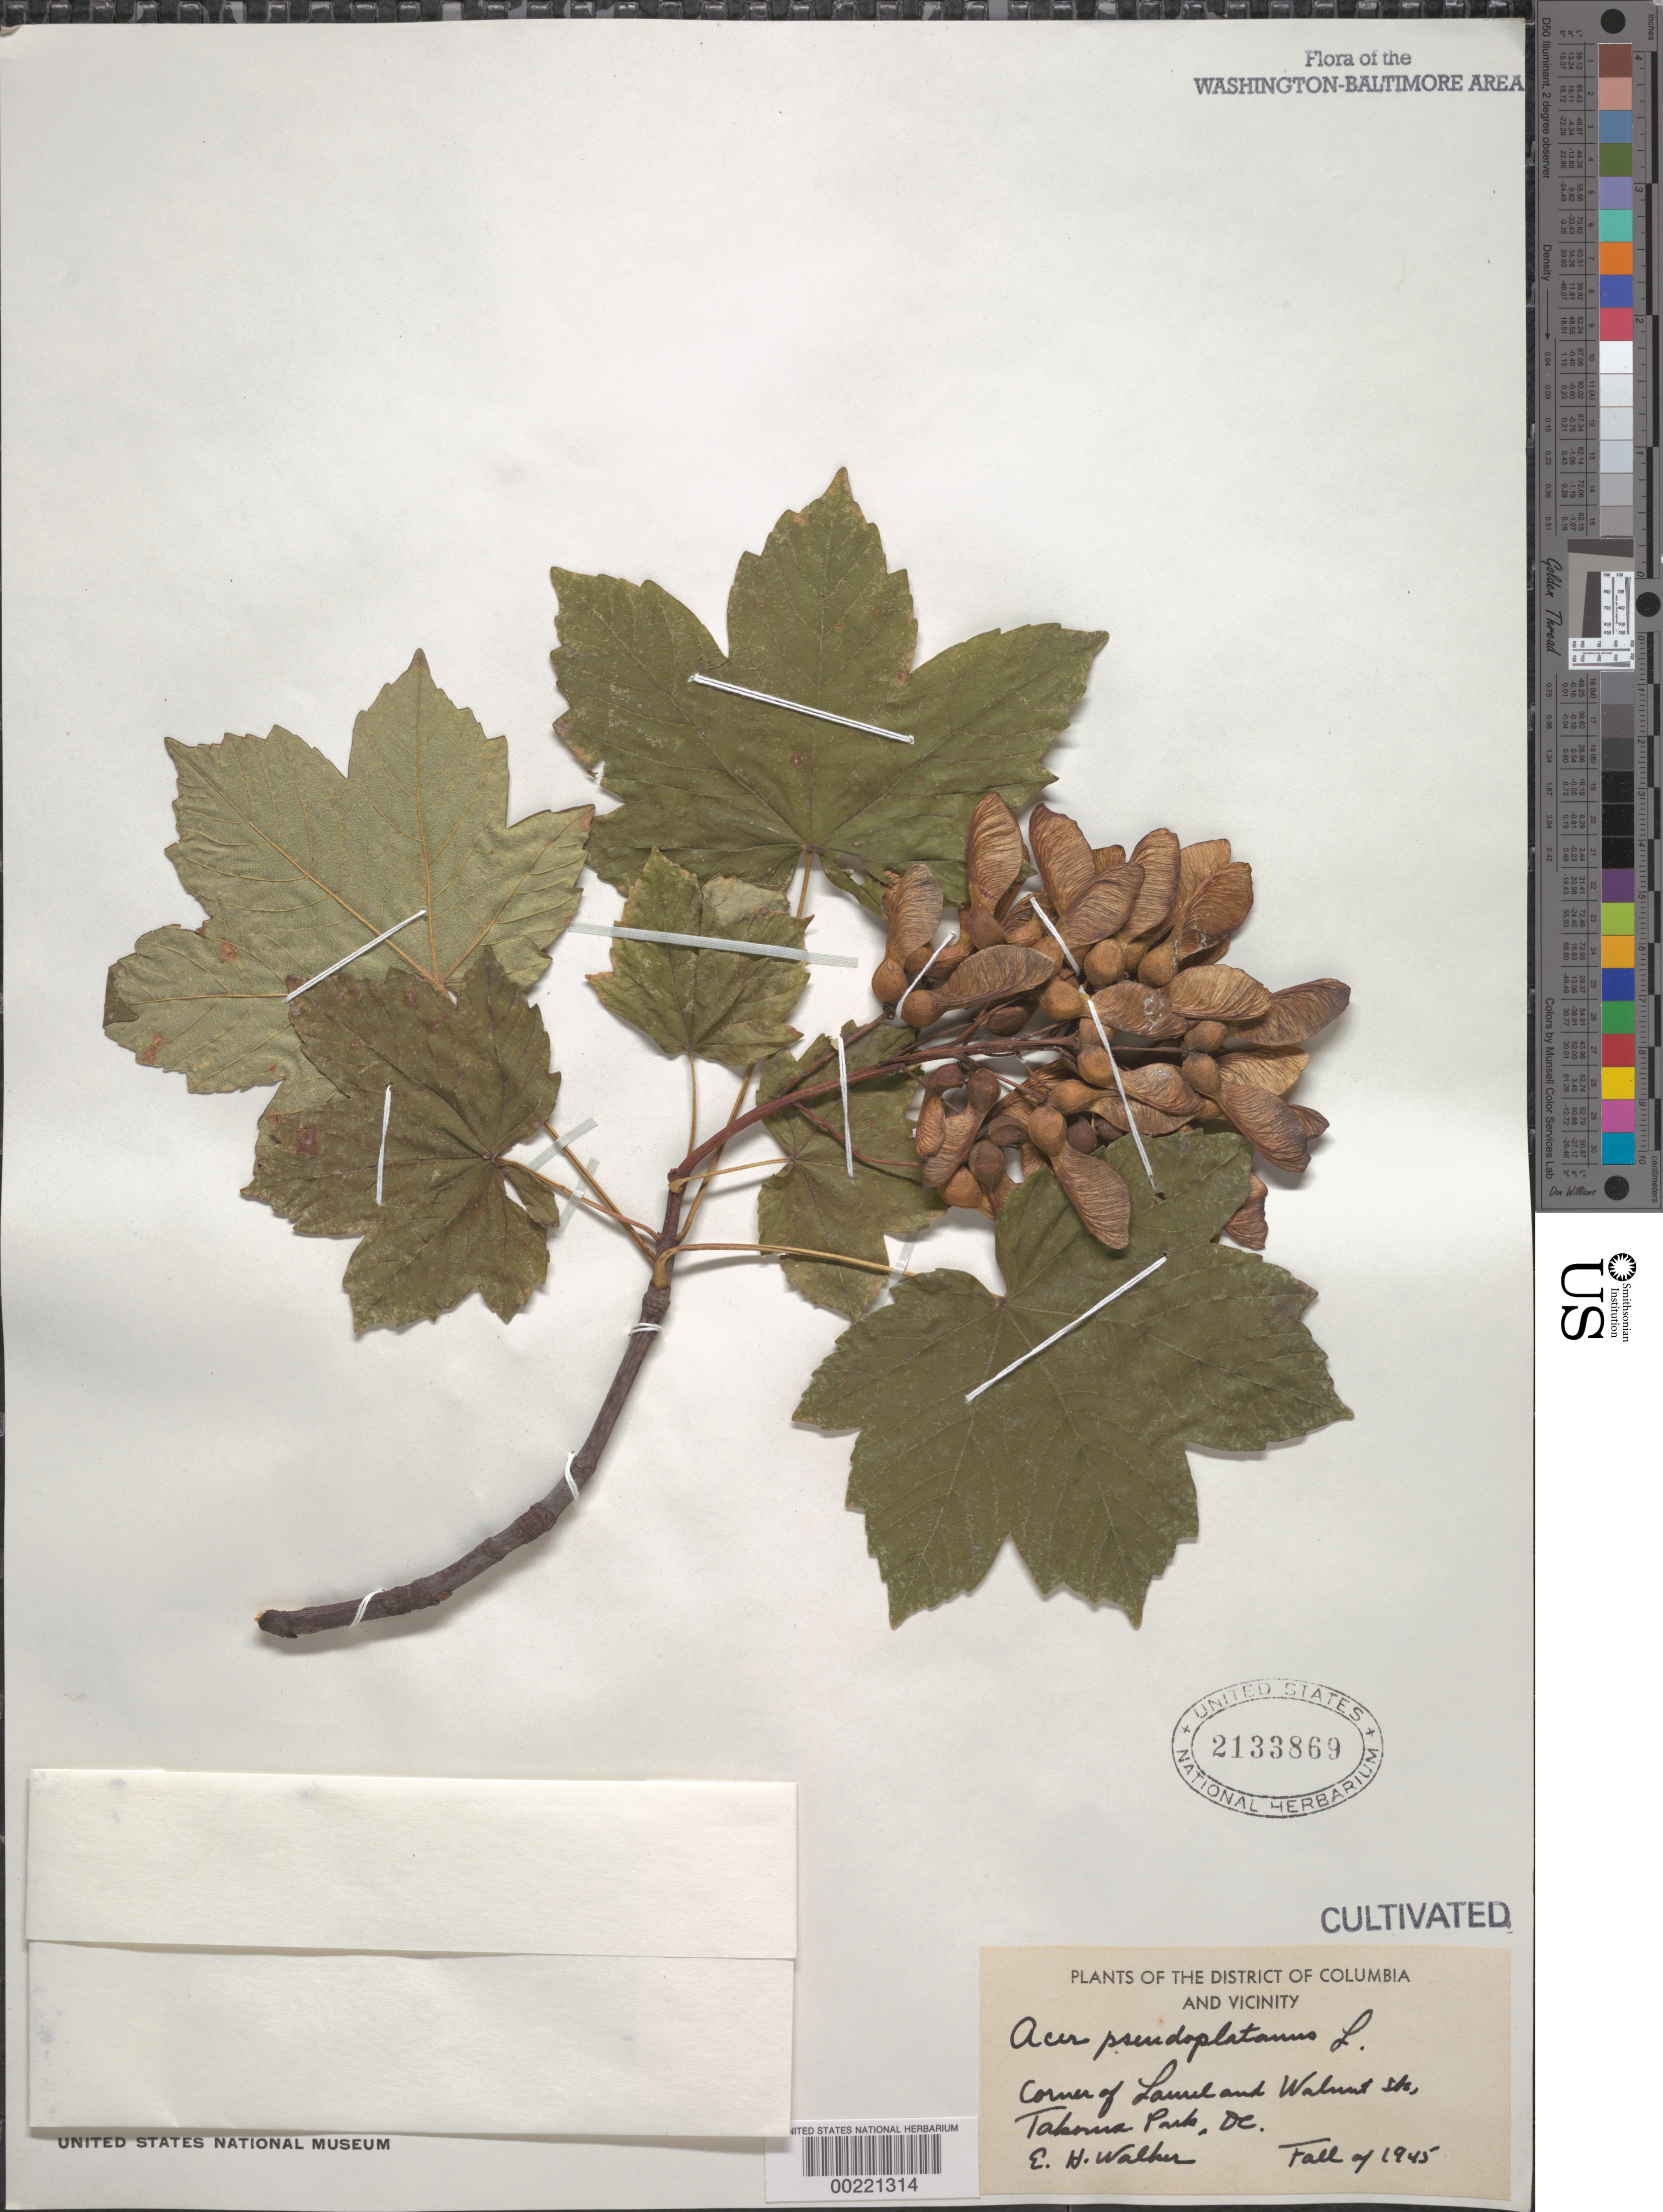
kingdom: Plantae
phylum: Tracheophyta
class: Magnoliopsida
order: Sapindales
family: Sapindaceae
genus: Acer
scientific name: Acer pseudoplatanus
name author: L.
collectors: E. H. Walker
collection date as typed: Fal 1945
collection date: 1945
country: United States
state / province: Maryland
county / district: Montgomery / Prince George's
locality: Takoma Park, corner of Laurel and Walnut St.s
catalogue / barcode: US 2133869